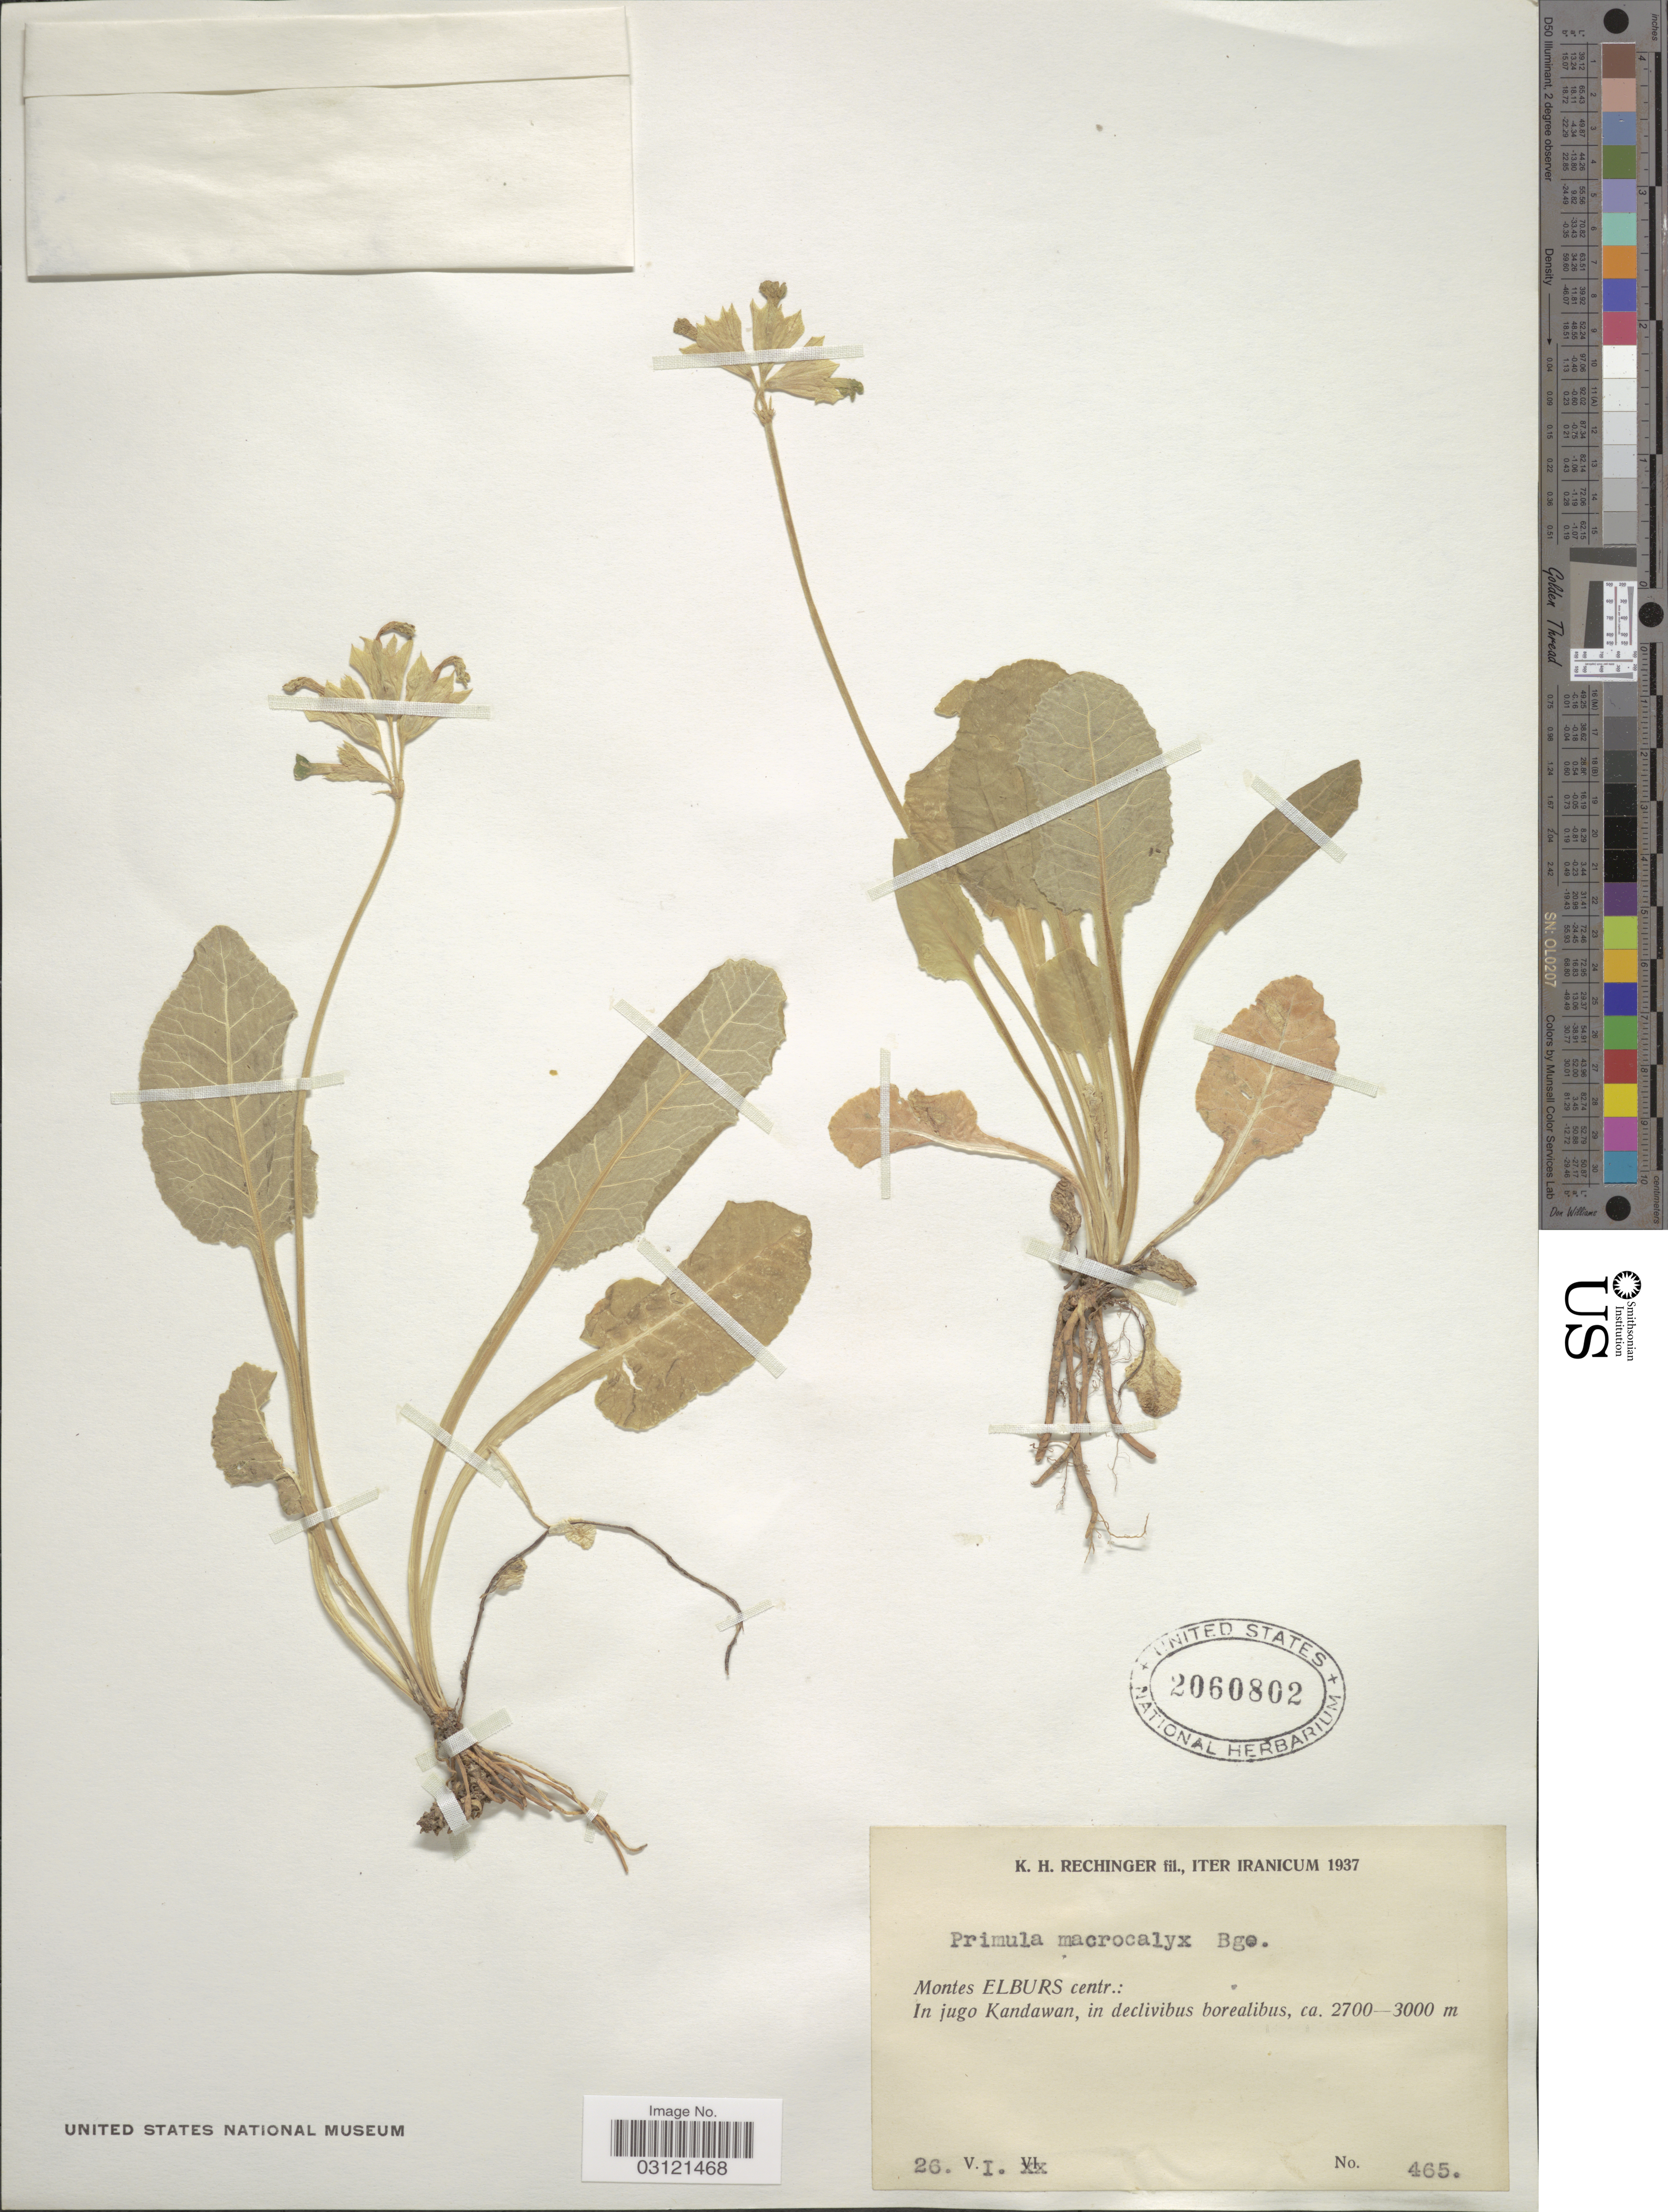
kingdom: Plantae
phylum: Tracheophyta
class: Magnoliopsida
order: Ericales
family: Primulaceae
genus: Primula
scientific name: Primula macrocalyx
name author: Bunge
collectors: K. H. Rechinger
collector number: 465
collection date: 1937-01-26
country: Iran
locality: Monte Elburs centr.: In jugo Kandawan, in declivibus borealibus.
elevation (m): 2700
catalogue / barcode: US 2060802